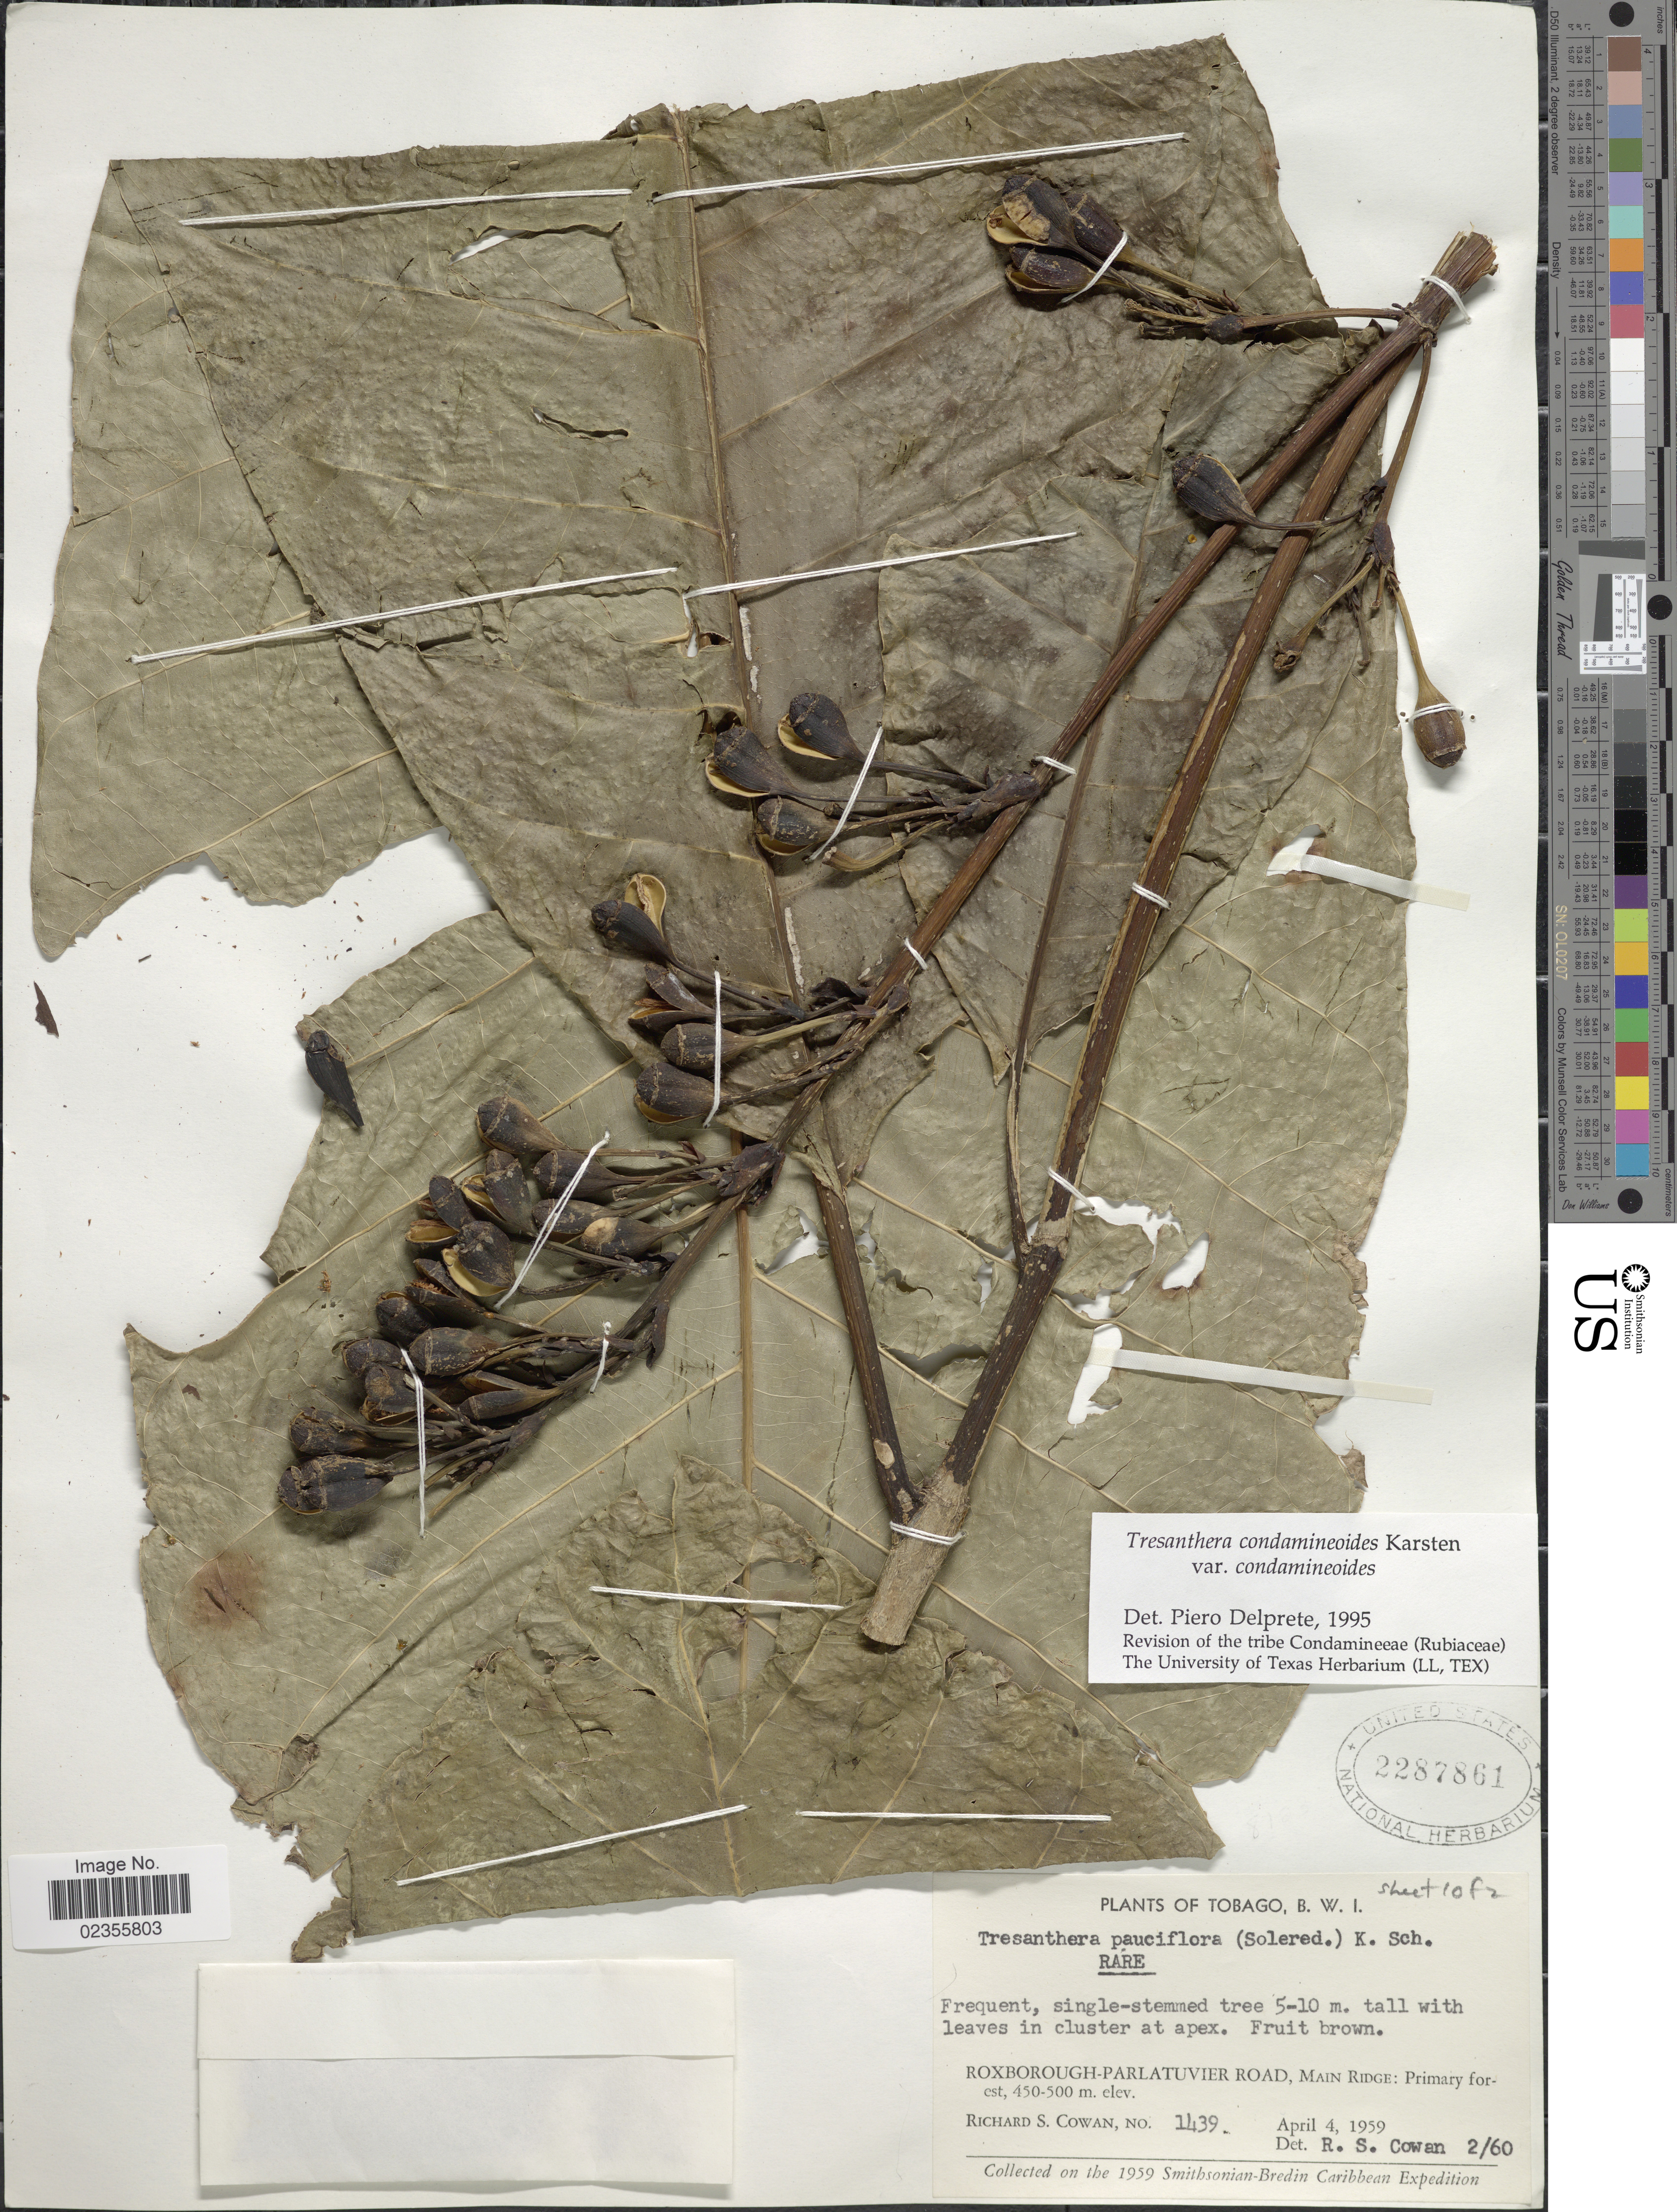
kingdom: Plantae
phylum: Tracheophyta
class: Magnoliopsida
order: Gentianales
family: Rubiaceae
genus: Tresanthera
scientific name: Tresanthera condamineoides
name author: H. Karst.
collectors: R. S. Cowan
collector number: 1439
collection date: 1959-04-04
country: Trinidad and Tobago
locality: Tobago, Roxborough-Parlatuvier Road, Main Ridge: Primary forest.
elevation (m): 450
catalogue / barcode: US 2287861